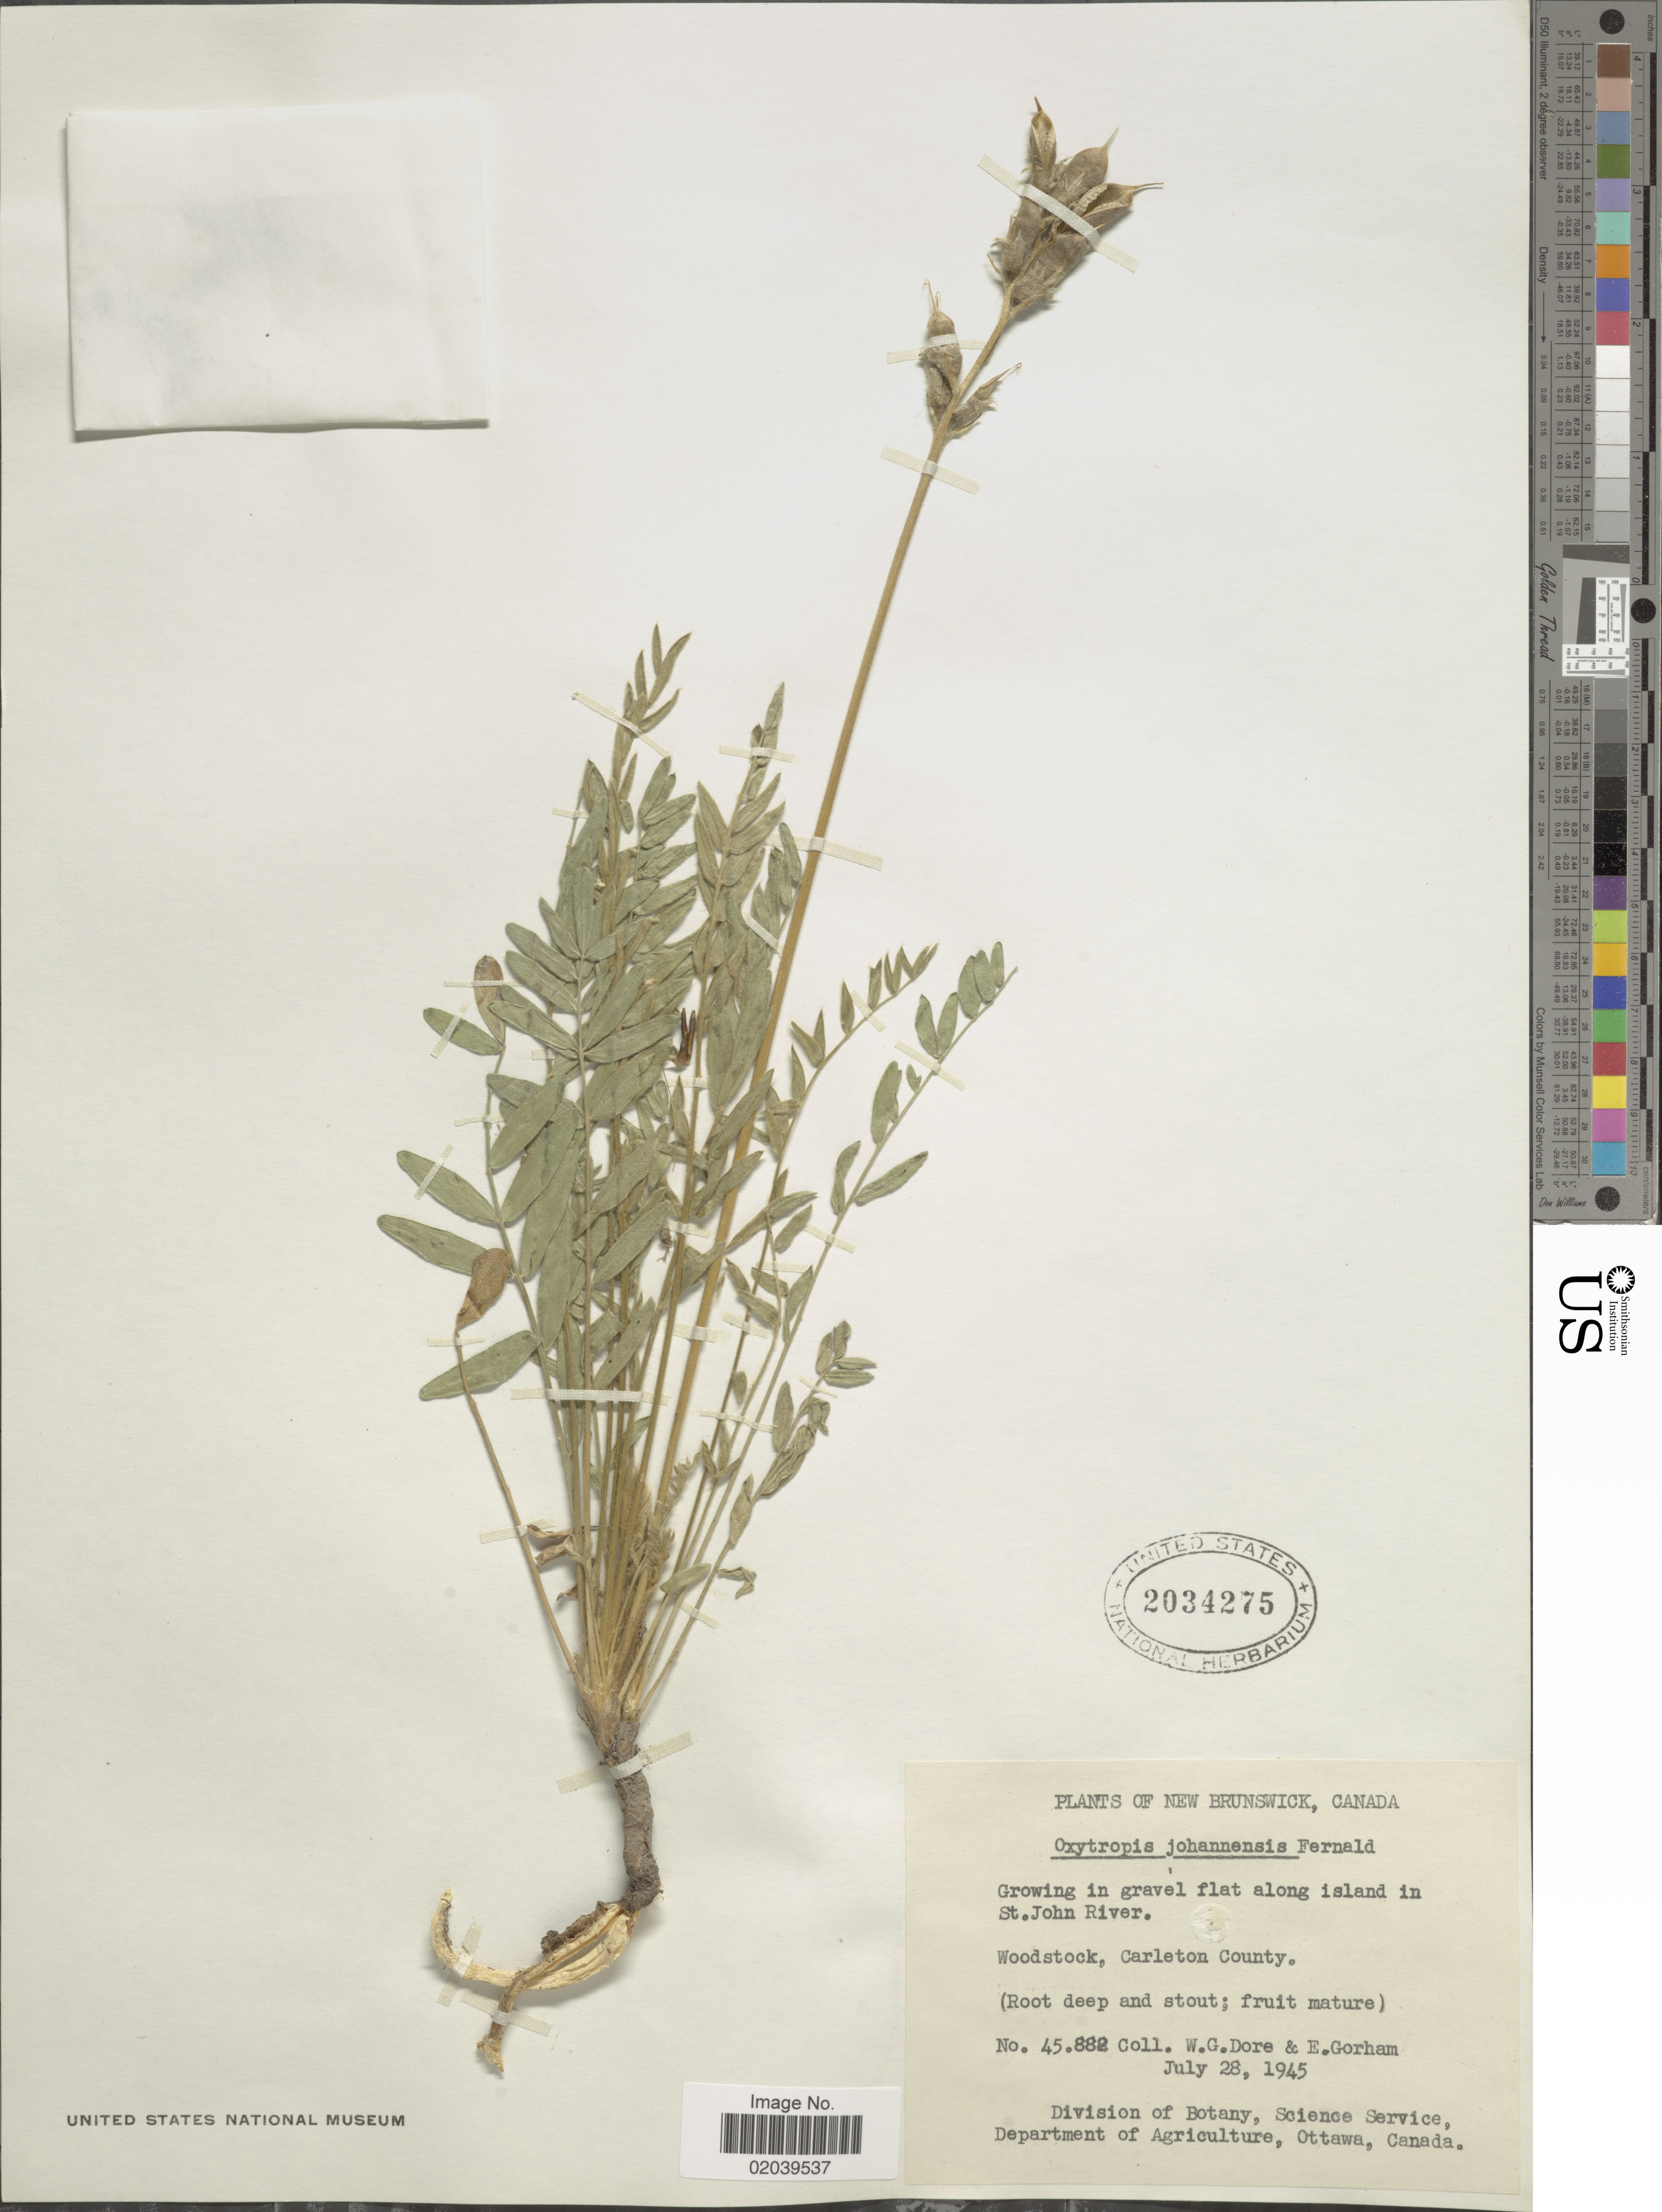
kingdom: Plantae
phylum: Tracheophyta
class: Magnoliopsida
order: Fabales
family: Fabaceae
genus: Oxytropis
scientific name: Oxytropis campestris var. johannensis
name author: Fernald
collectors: W. Dore & E. Gorham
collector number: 45882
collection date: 1945-07-28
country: Canada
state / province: New Brunswick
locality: Woodstock, Carleton County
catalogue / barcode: US 2034275